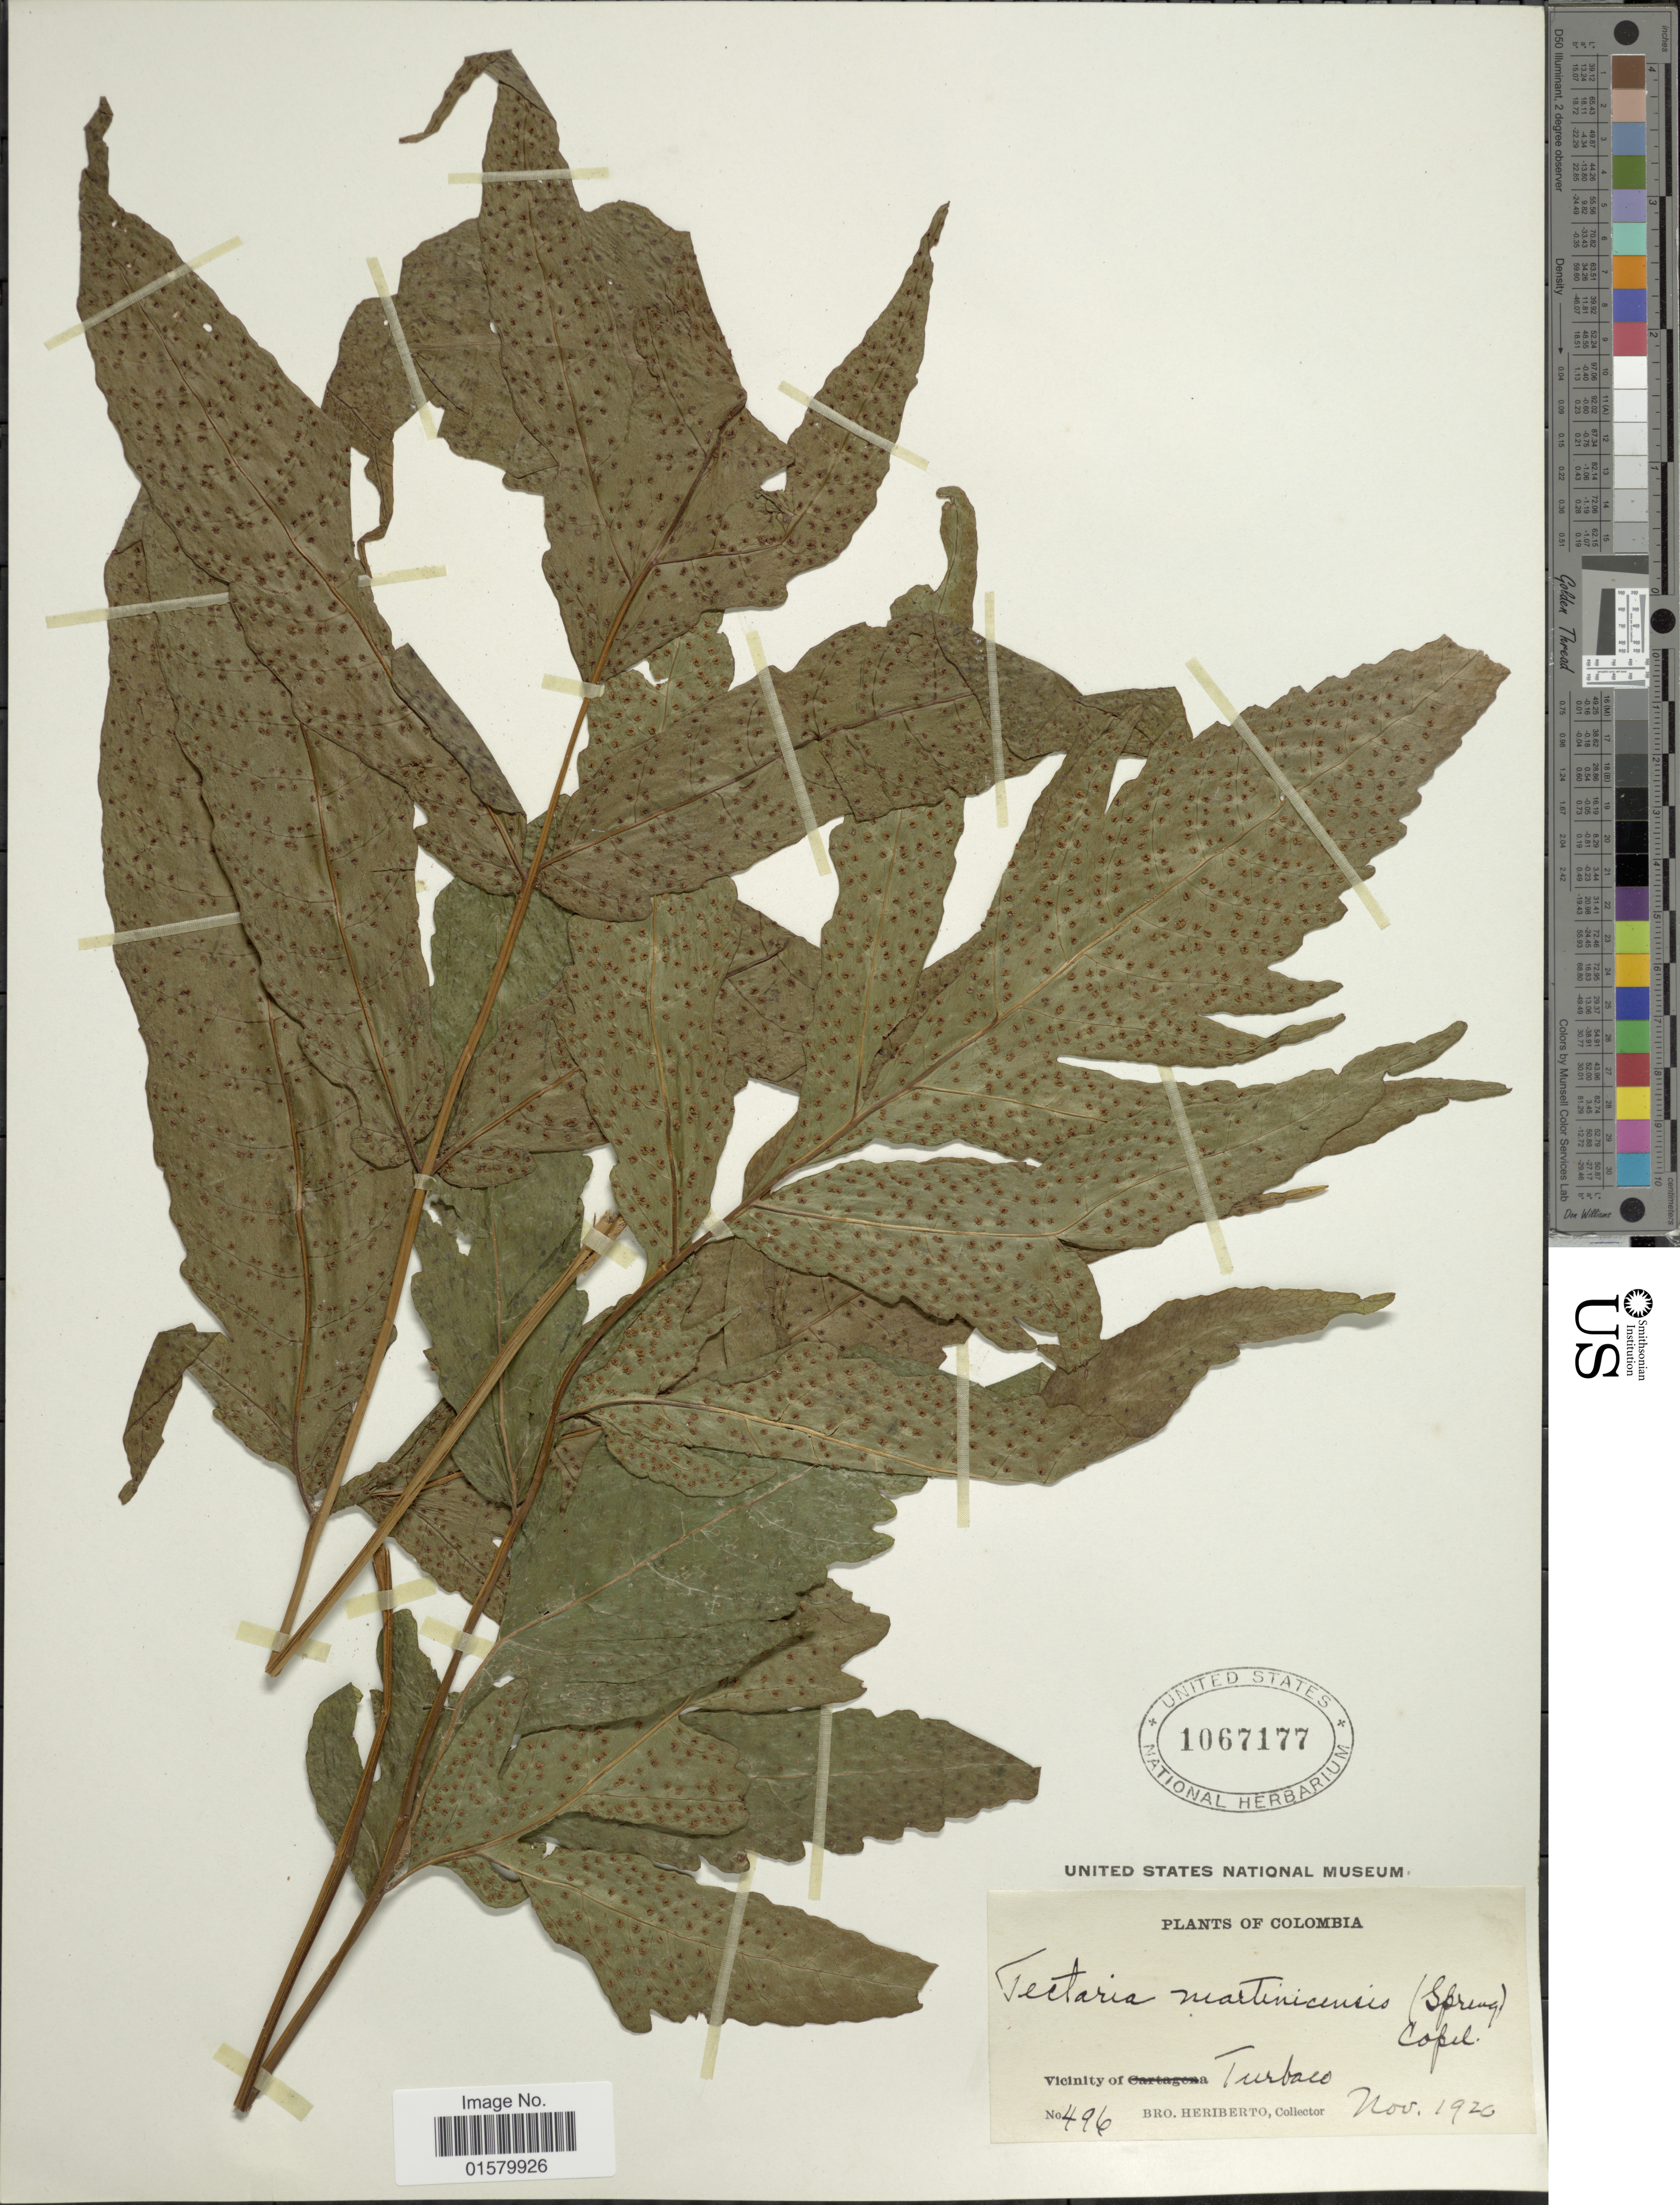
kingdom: Plantae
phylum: Tracheophyta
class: Polypodiopsida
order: Polypodiales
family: Tectariaceae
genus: Tectaria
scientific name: Tectaria transiens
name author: (C.V. Morton) A.R. Sm.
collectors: B. Heriberto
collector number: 496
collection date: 1920-11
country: Colombia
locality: Vicinity of Turbaco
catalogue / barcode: US 1067177